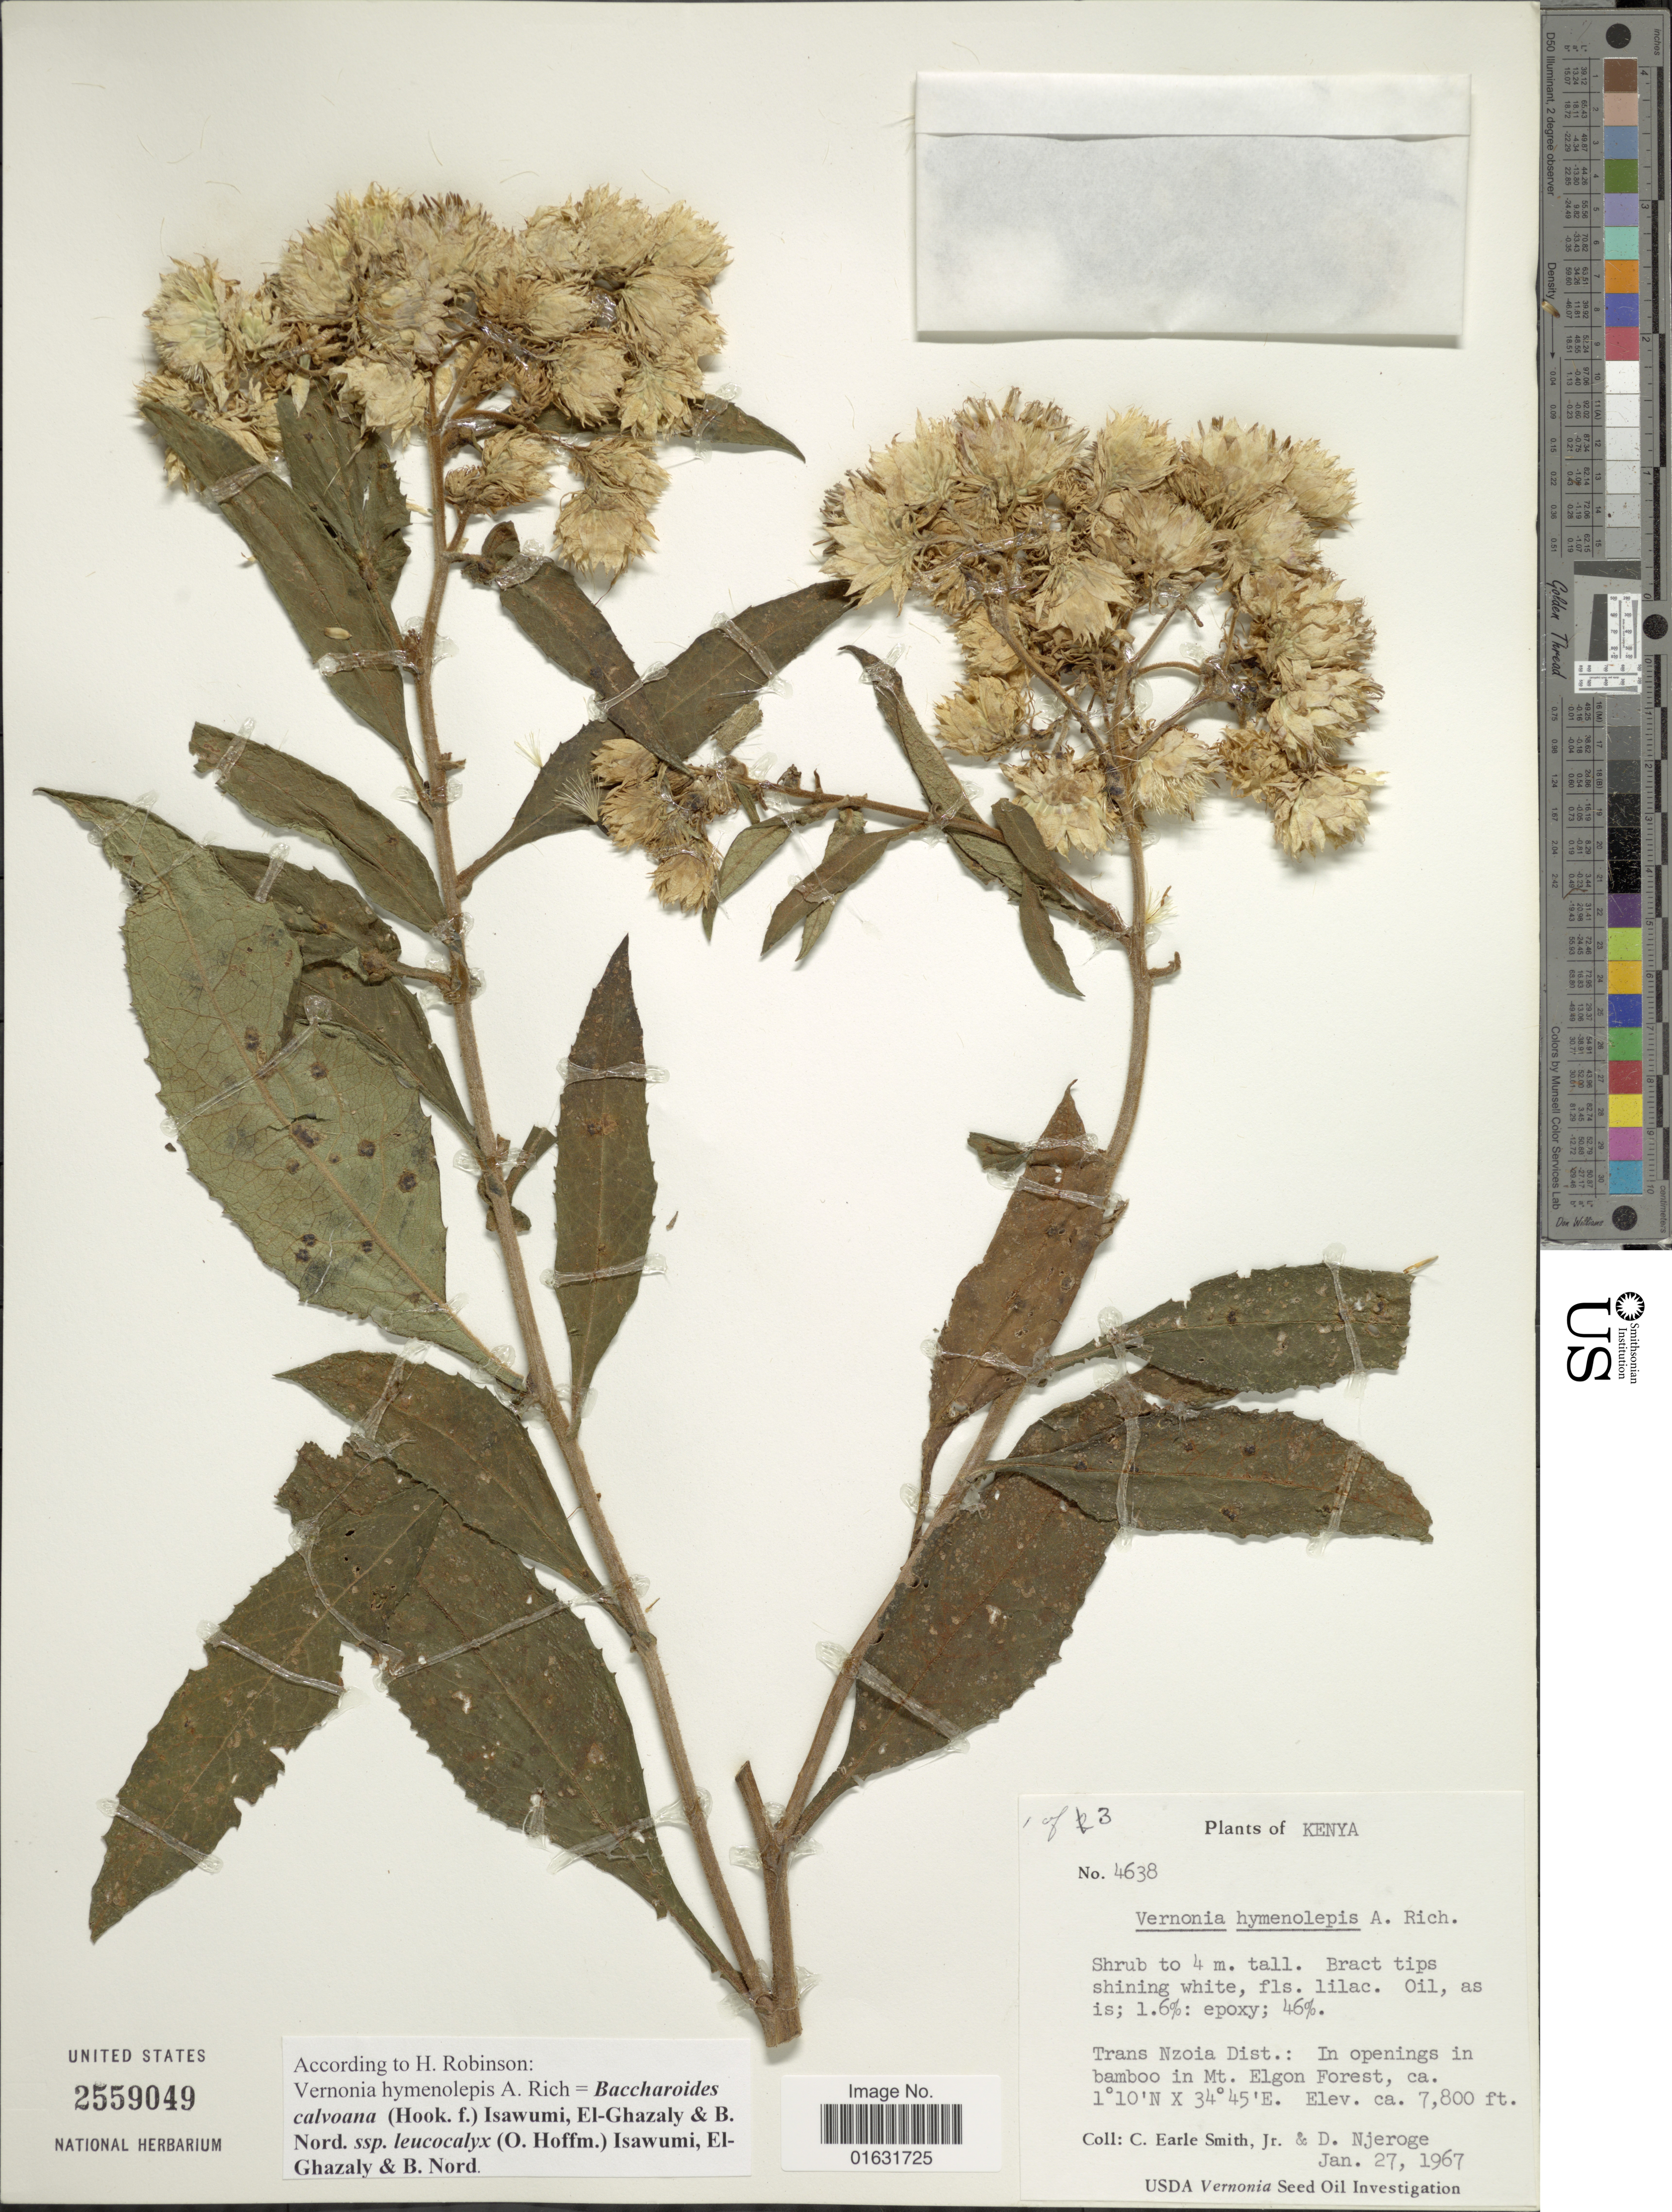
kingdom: Plantae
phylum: Tracheophyta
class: Magnoliopsida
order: Asterales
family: Asteraceae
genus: Baccharoides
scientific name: Baccharoides calvoana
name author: (Hook. f.) Isawumi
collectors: C. E. Smith Jr. & D. Njeroge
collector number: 4638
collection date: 1967-01-27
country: Kenya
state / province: Trans Nzoia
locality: In openings in bamboo in Mt. Elgon Forest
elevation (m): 2377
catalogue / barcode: US 2559049